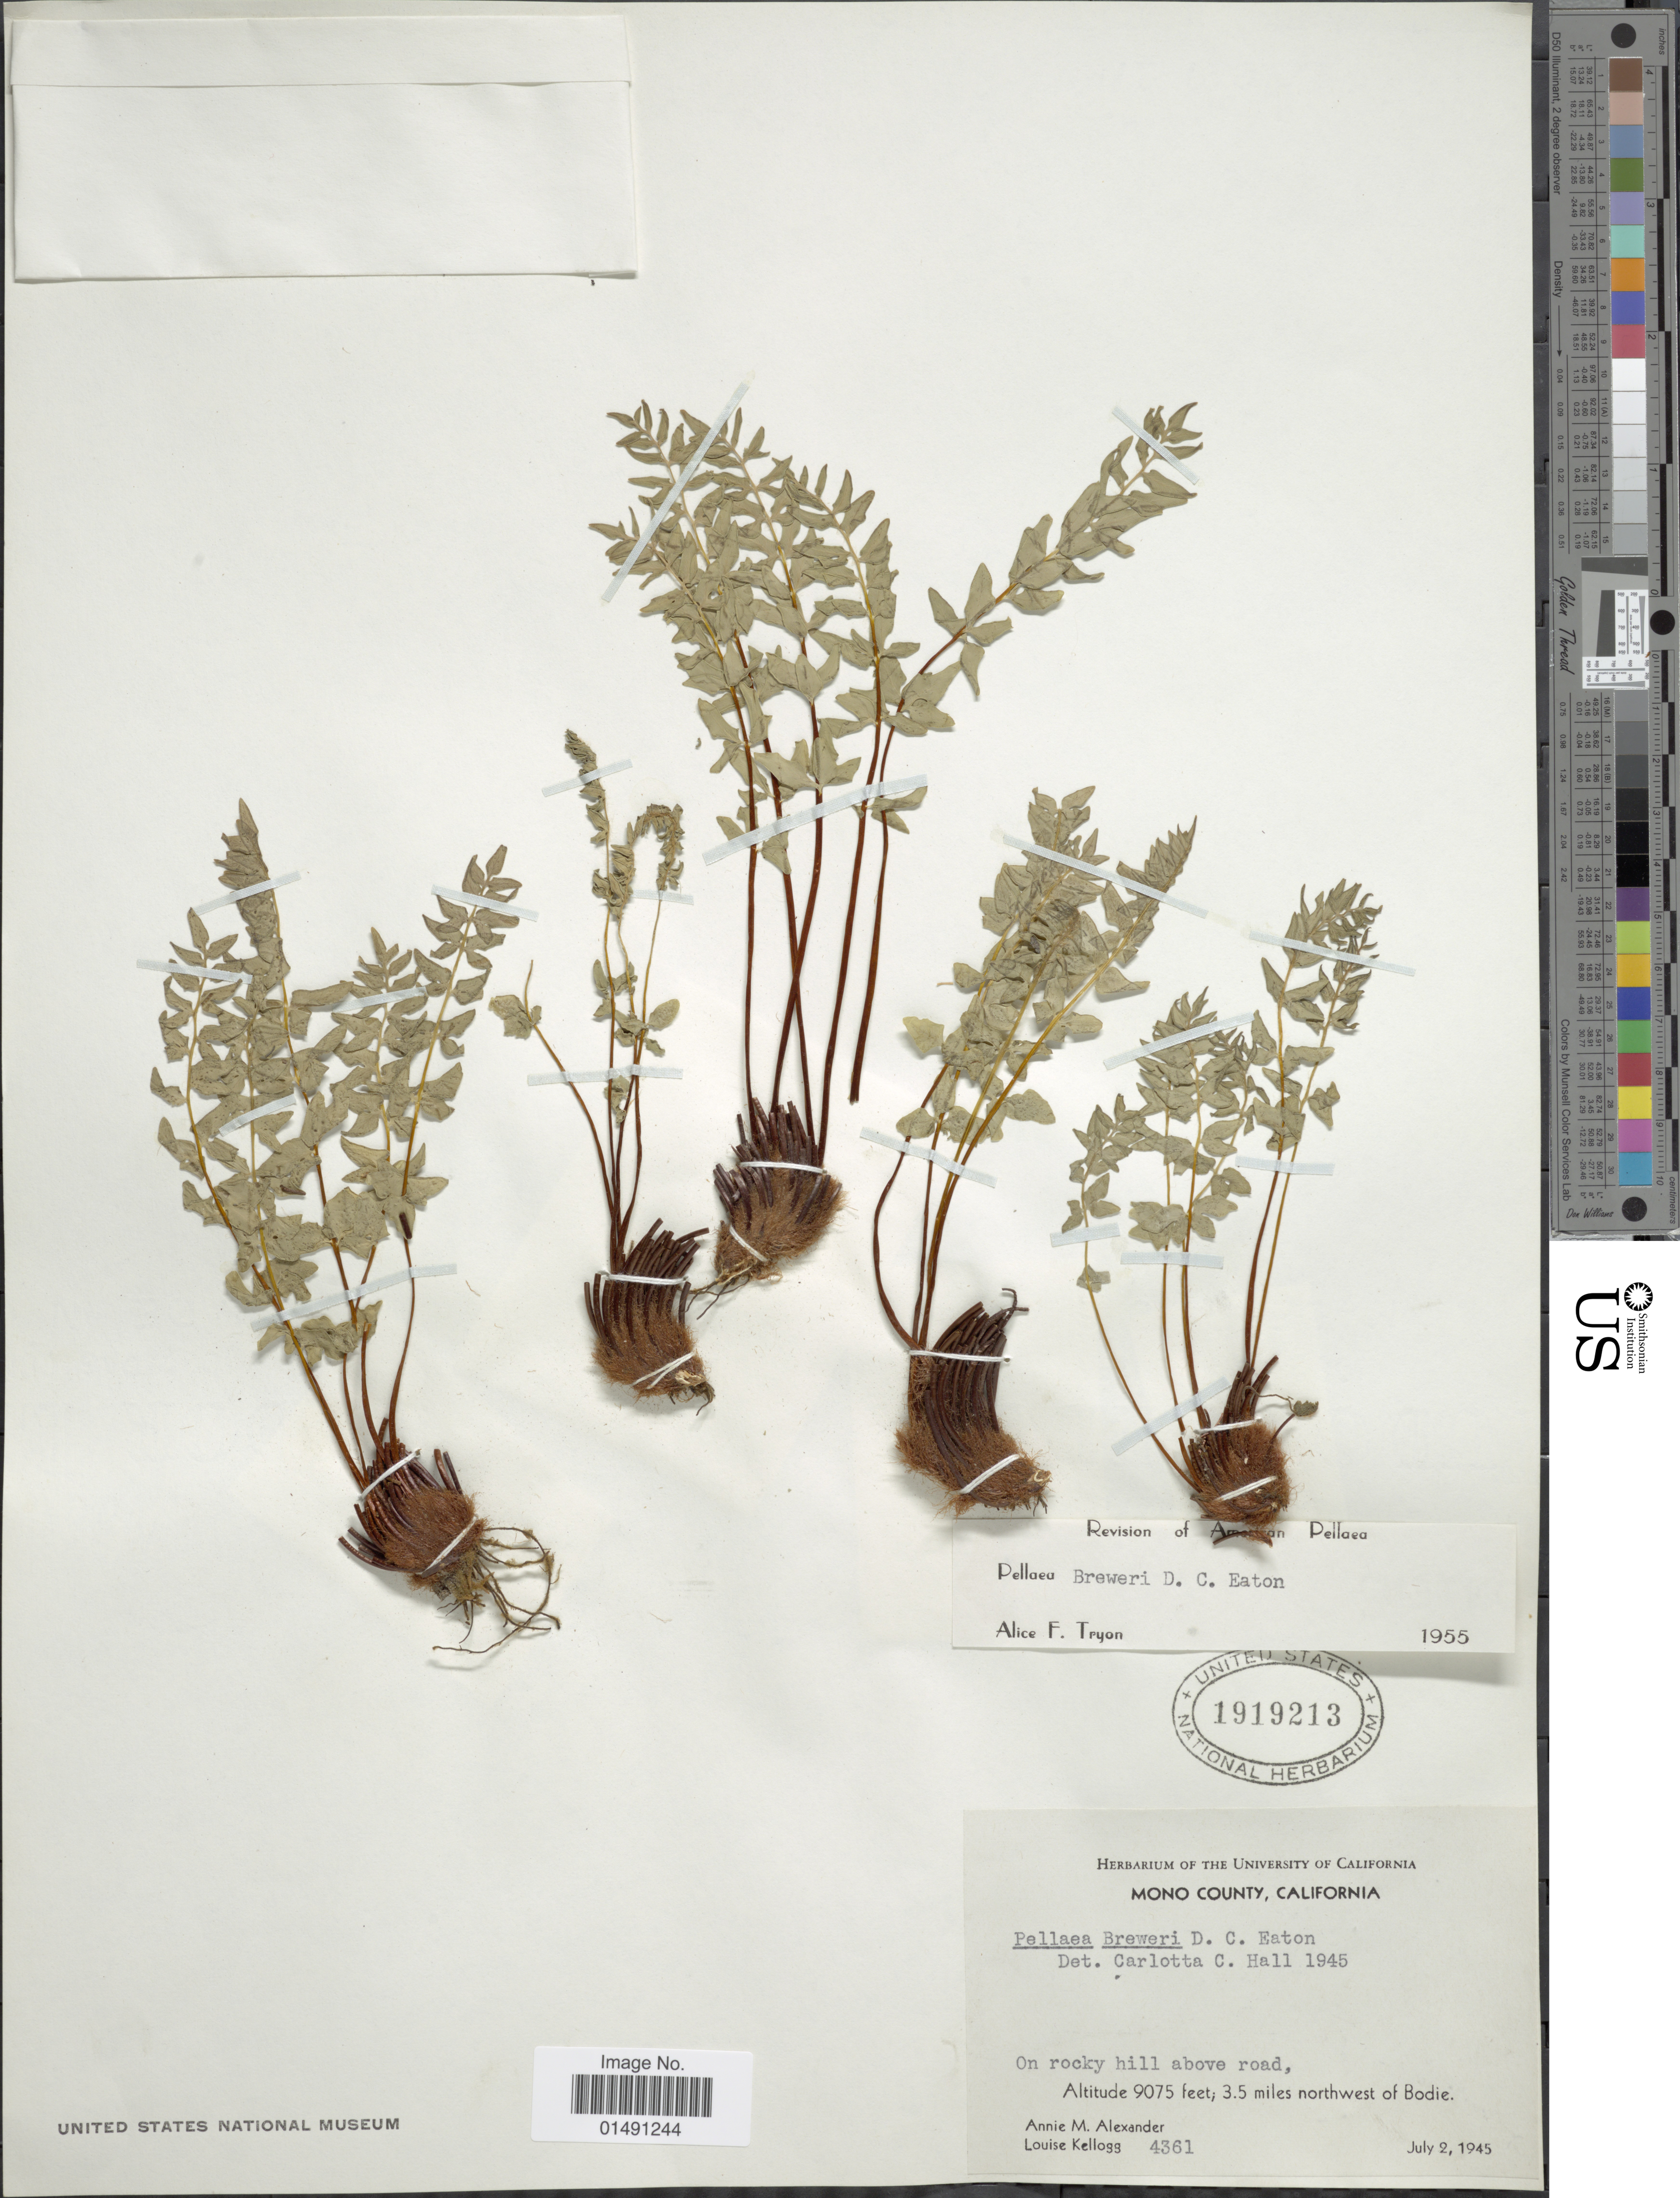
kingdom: Plantae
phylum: Tracheophyta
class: Polypodiopsida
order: Polypodiales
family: Pteridaceae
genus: Pellaea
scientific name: Pellaea breweri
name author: D.C. Eaton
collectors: A. M. Alexander & L. Kellogg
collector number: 4361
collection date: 1945-07-02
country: United States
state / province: California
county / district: Mono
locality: Mono County, On rocky hill above road, 3.5 miles northwest of Bodie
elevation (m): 2766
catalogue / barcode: US 1919213